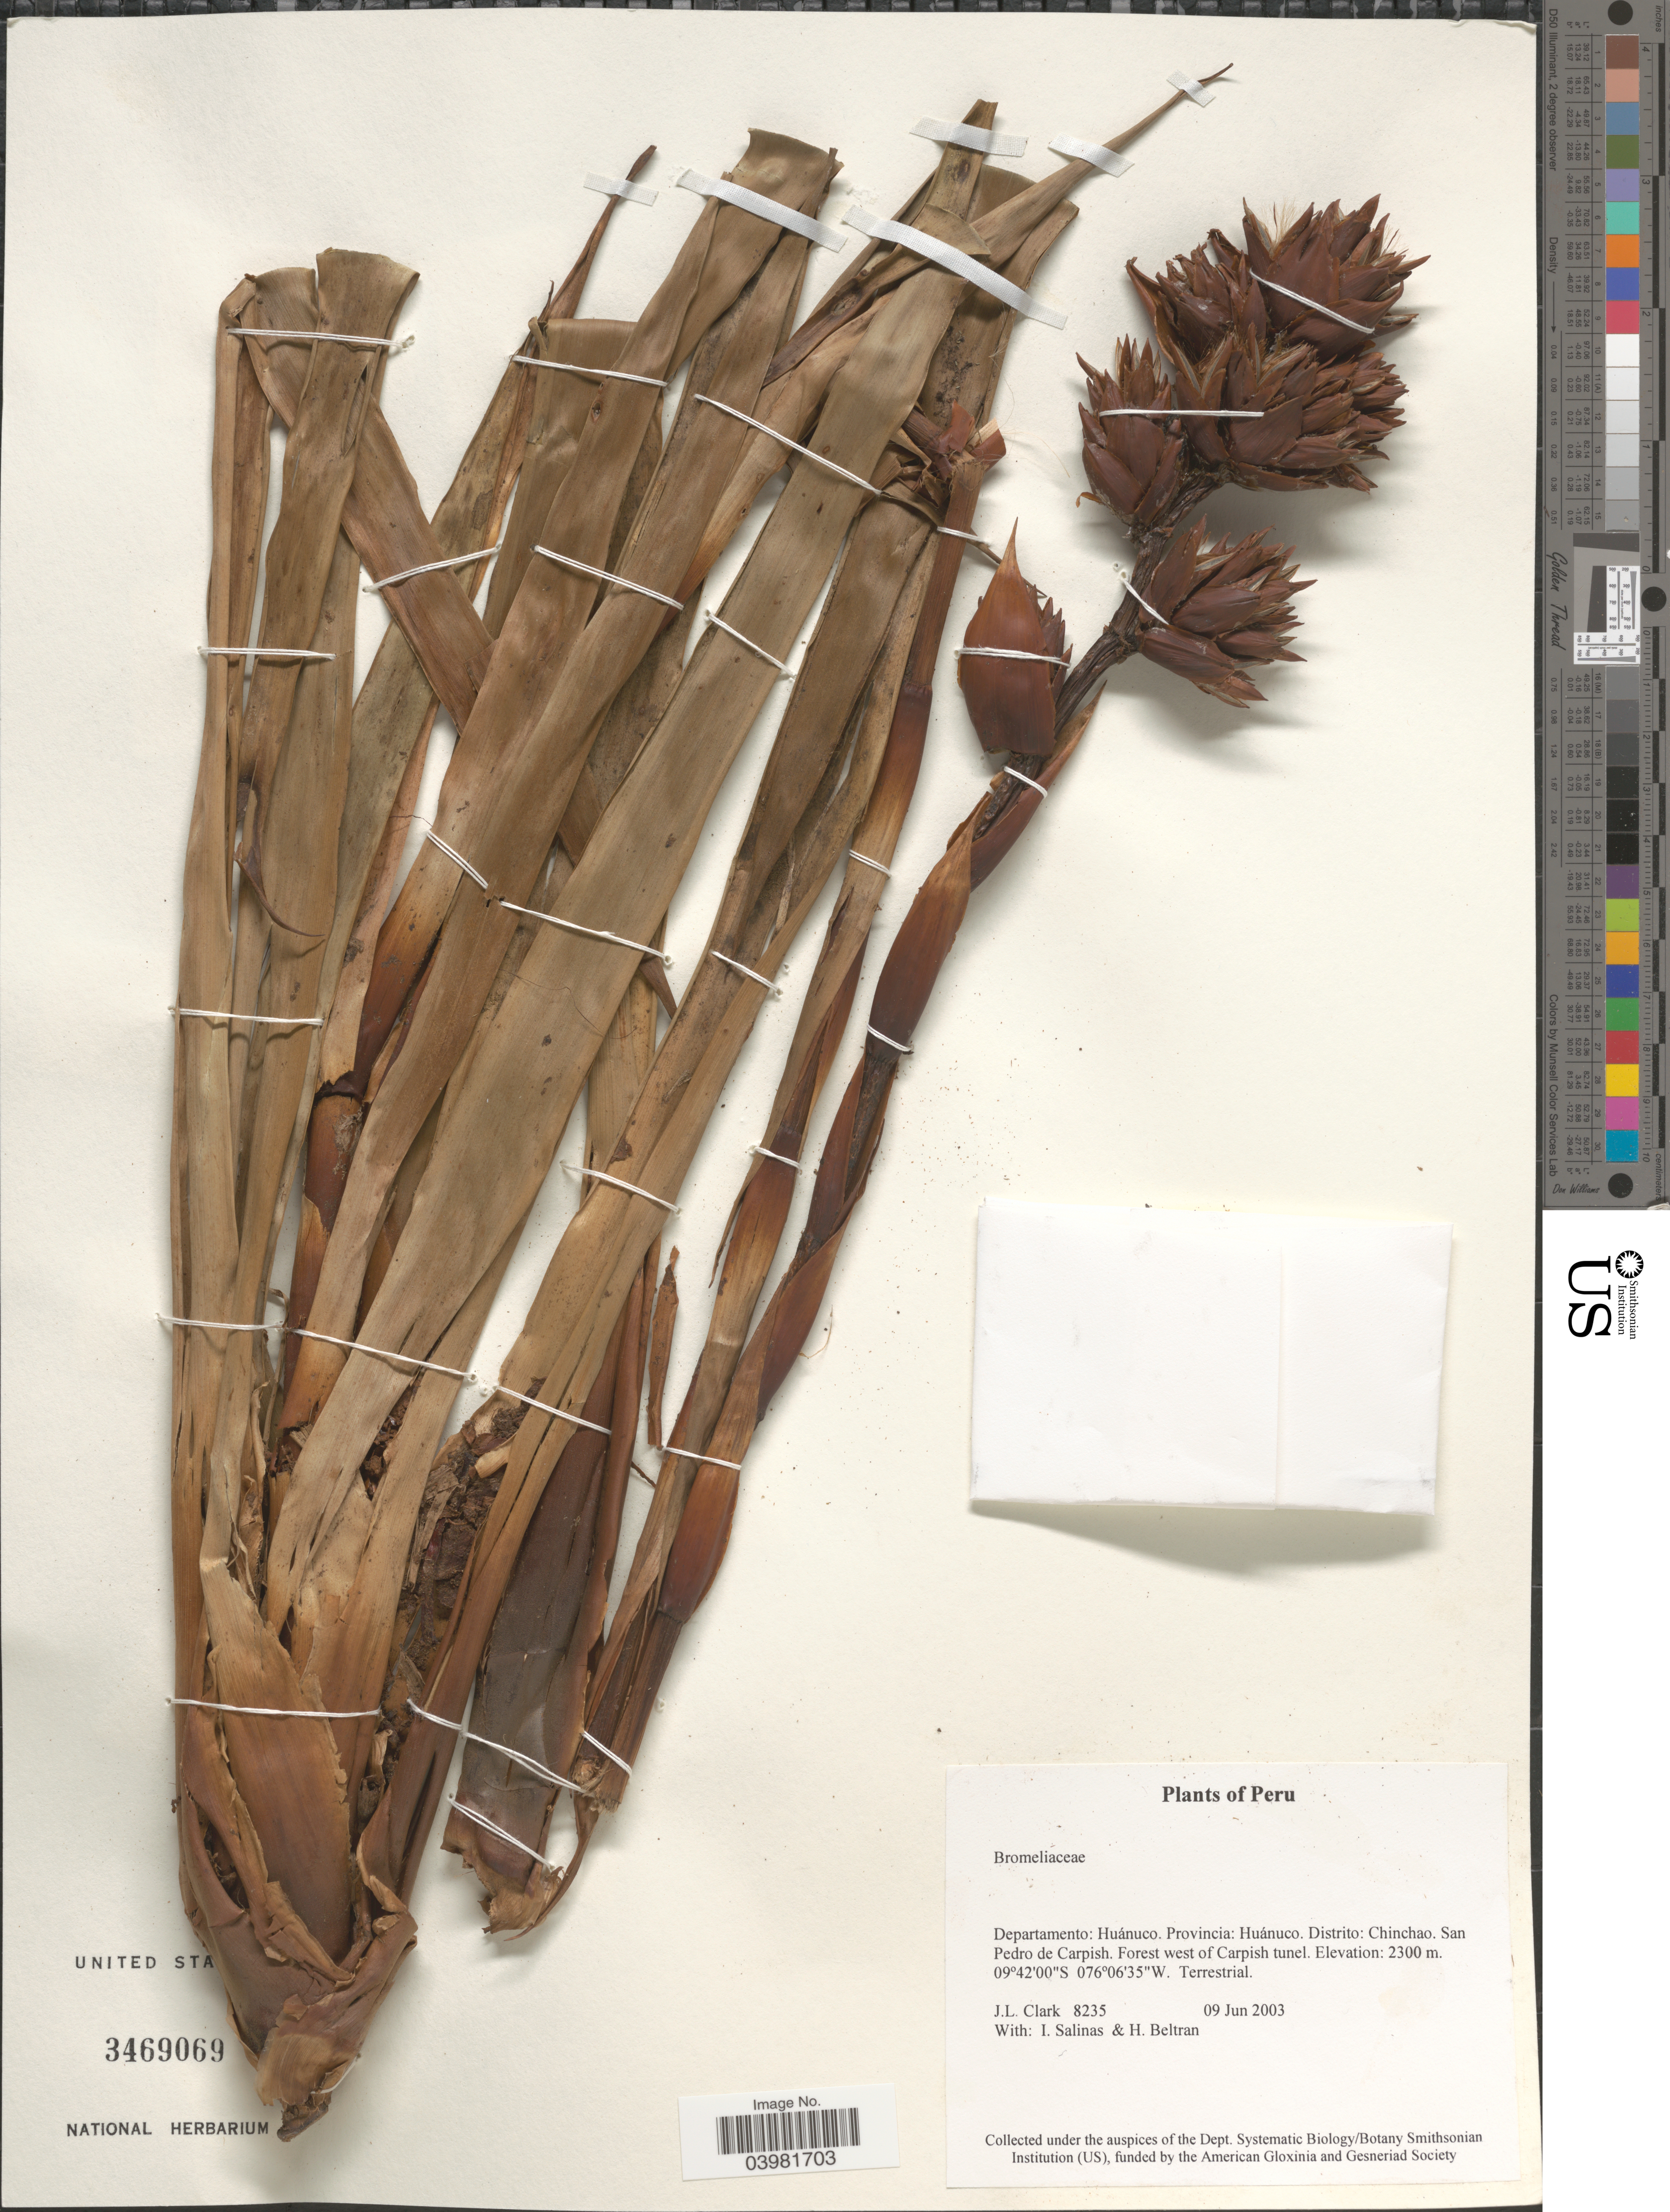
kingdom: Plantae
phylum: Tracheophyta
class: Liliopsida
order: Poales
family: Bromeliaceae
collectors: J. L. Clark, I. Salinas & H. Beltran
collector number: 8235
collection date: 2003-06-09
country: Peru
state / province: Huánuco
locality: Departamento: Huánuco. Provincia: Huánuco. Distrito: Chinchao. San Pedro de Carpish. Forest west of Carpish tunel.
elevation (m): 2300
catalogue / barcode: US 3469069